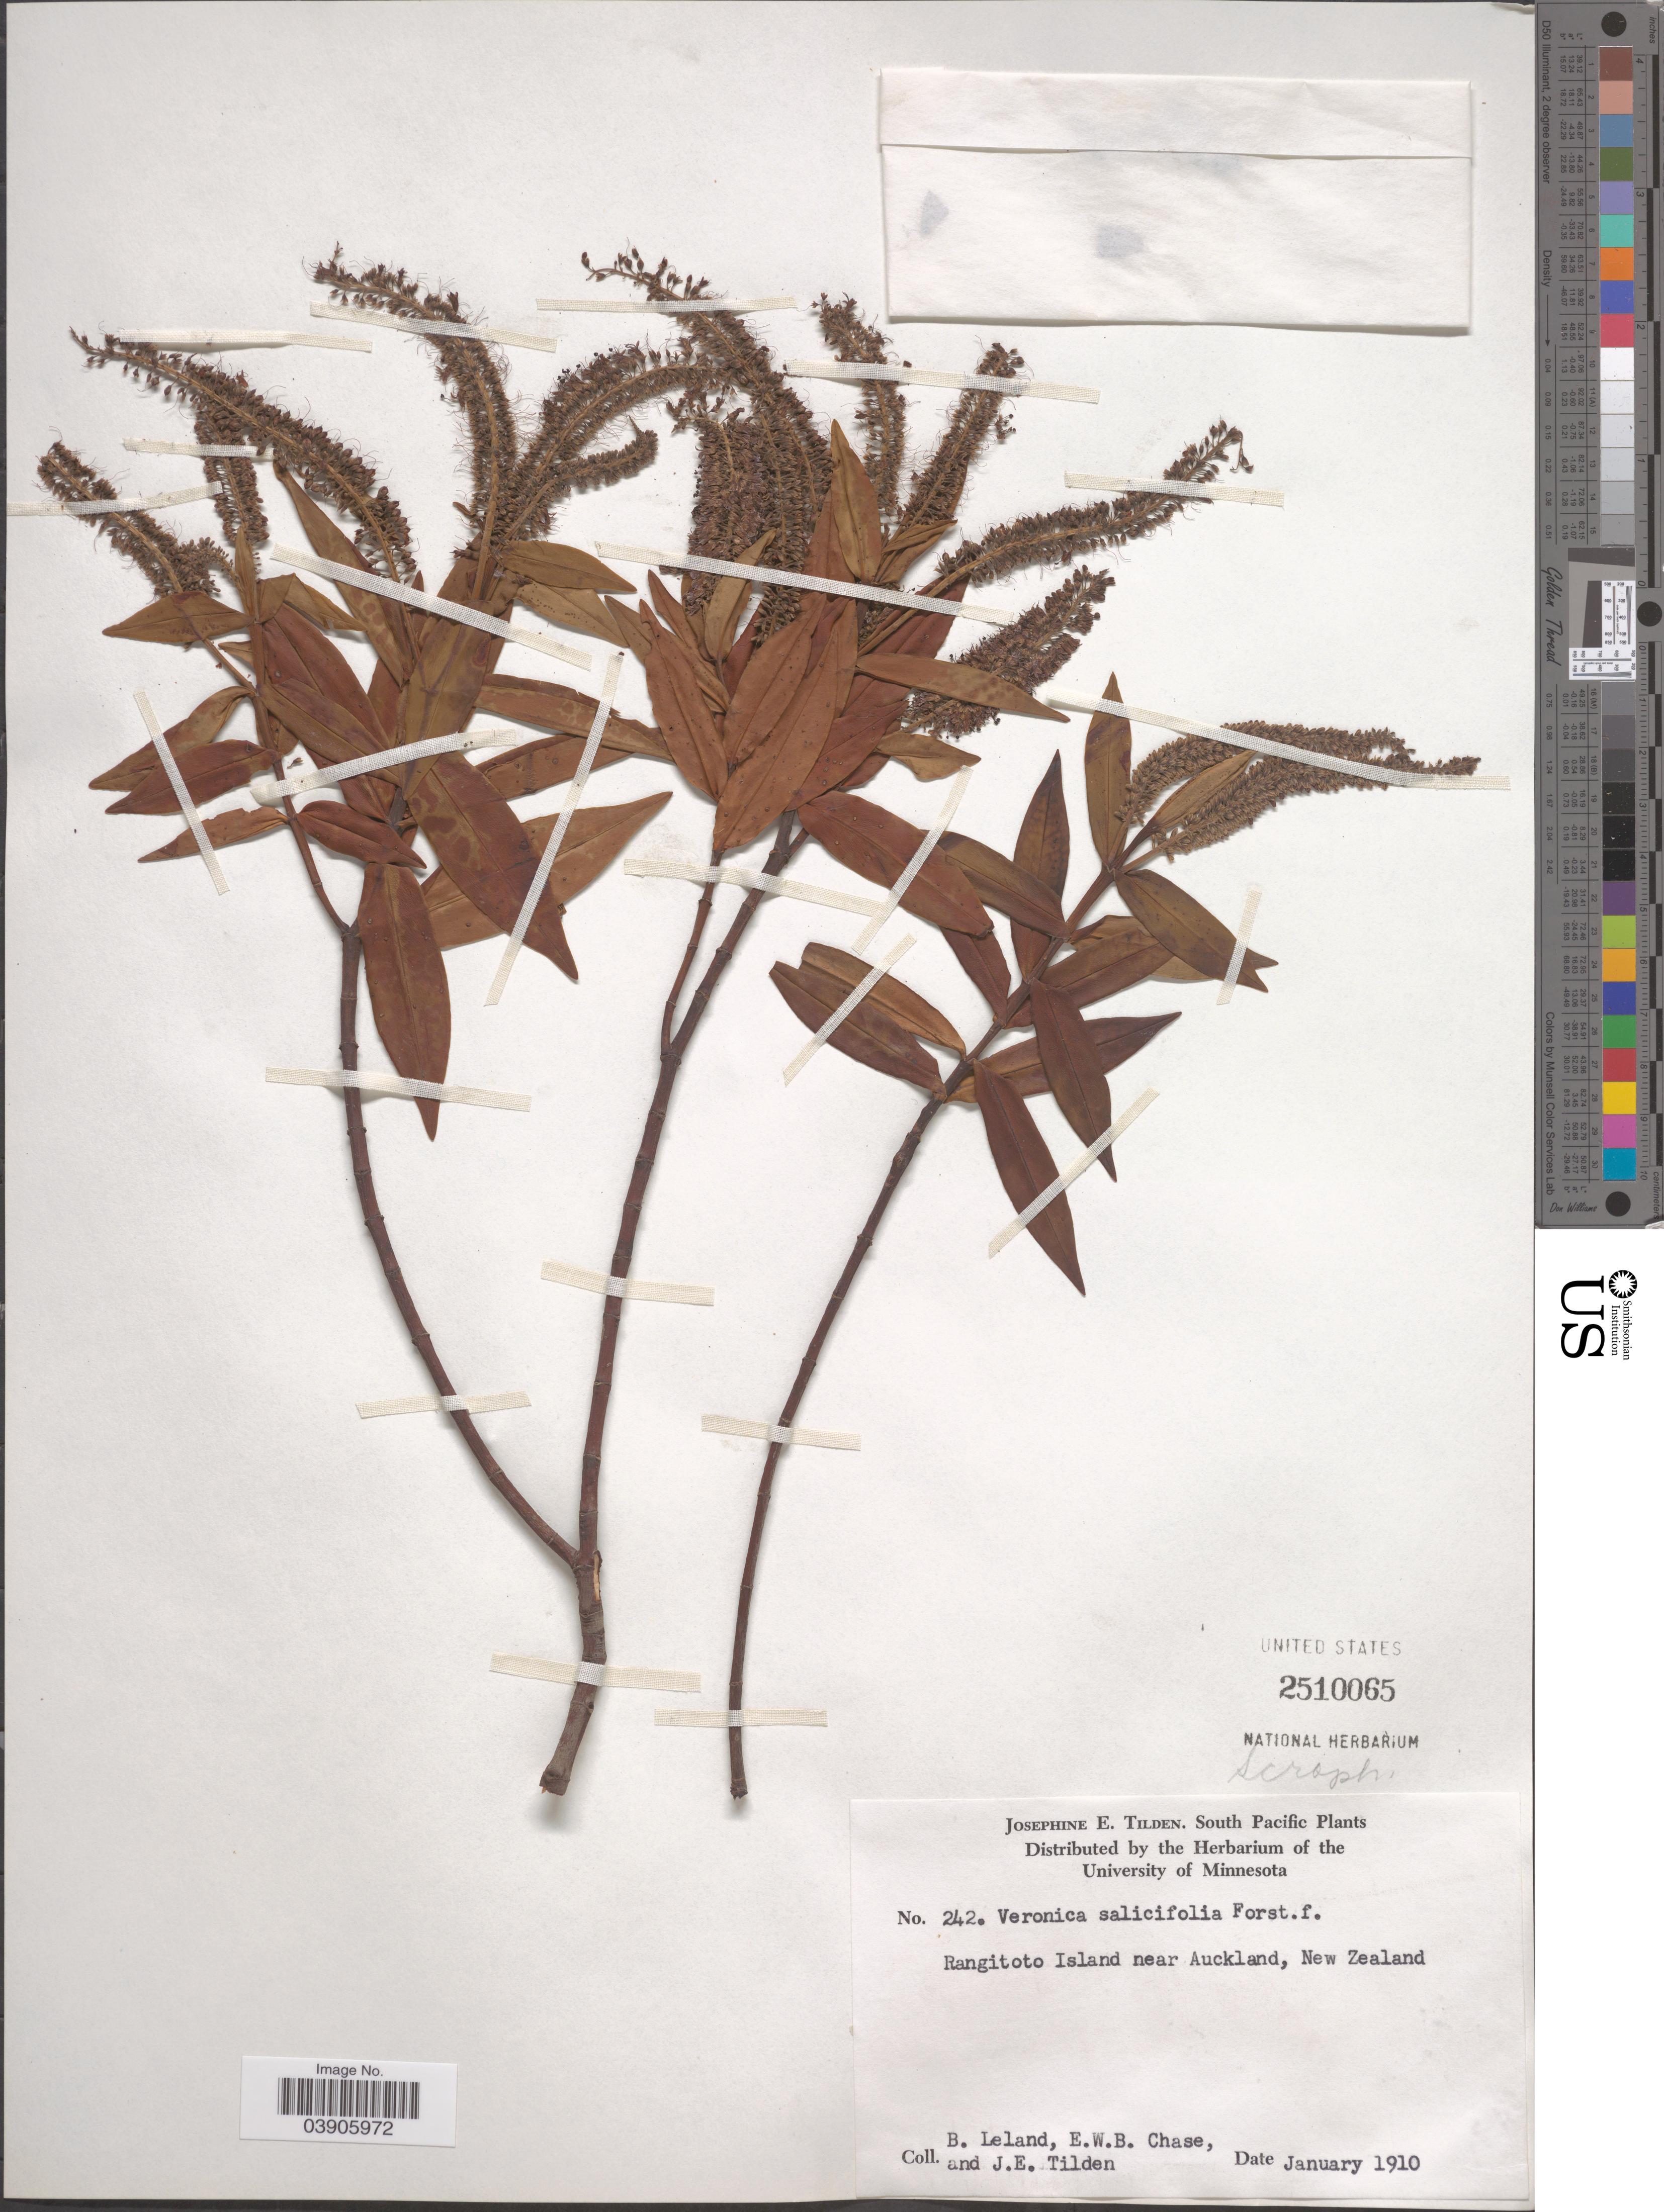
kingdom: Plantae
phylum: Tracheophyta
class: Magnoliopsida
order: Lamiales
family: Plantaginaceae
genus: Hebe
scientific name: Hebe salicifolia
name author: (G. Forst.) Pennell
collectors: B. Leland, E. W. Chase & J. E. Tilden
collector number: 242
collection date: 1910-01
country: New Zealand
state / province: Auckland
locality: South Pacific. Rangitoto Island near Auckland.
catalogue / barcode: US 2510065